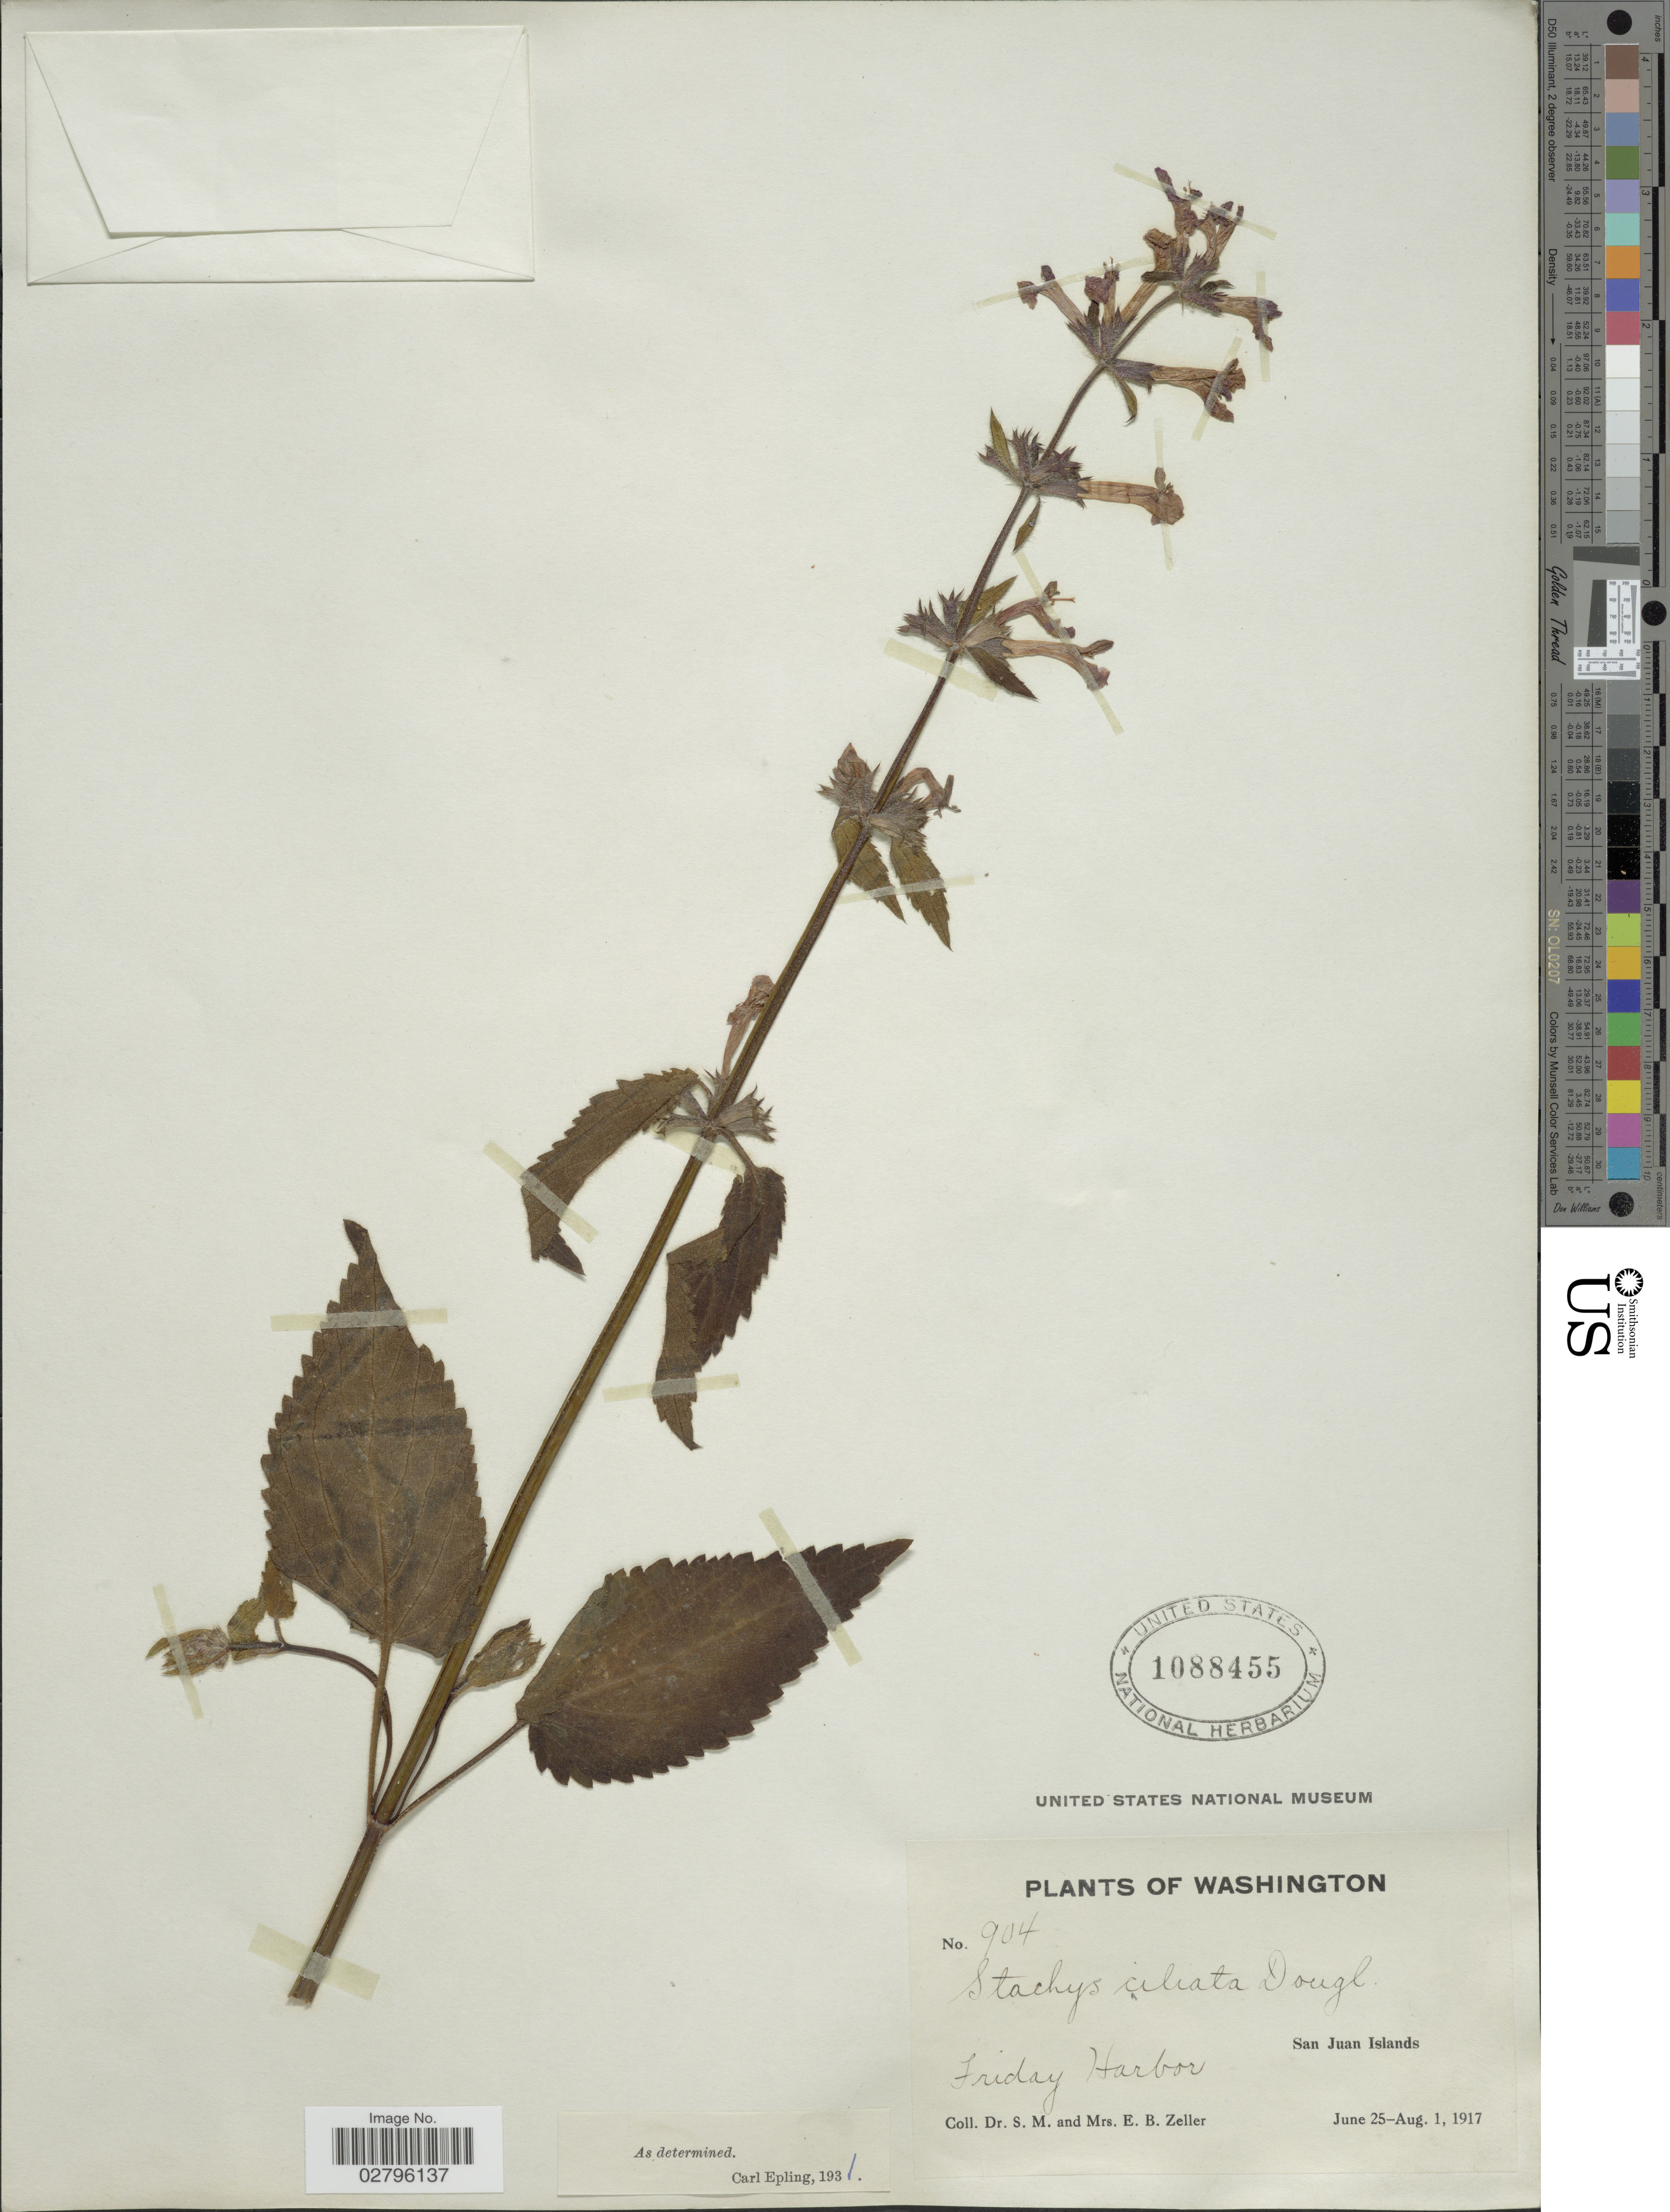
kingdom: Plantae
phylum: Tracheophyta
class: Magnoliopsida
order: Lamiales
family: Lamiaceae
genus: Stachys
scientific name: Stachys ciliata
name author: Douglas ex Benth.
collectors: S. Zeller & E. Zeller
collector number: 904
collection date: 1917-06-25/1917-08-01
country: United States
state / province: Washington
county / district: San Juan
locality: Friday Harbor, San Juan Islands.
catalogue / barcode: US 1088455